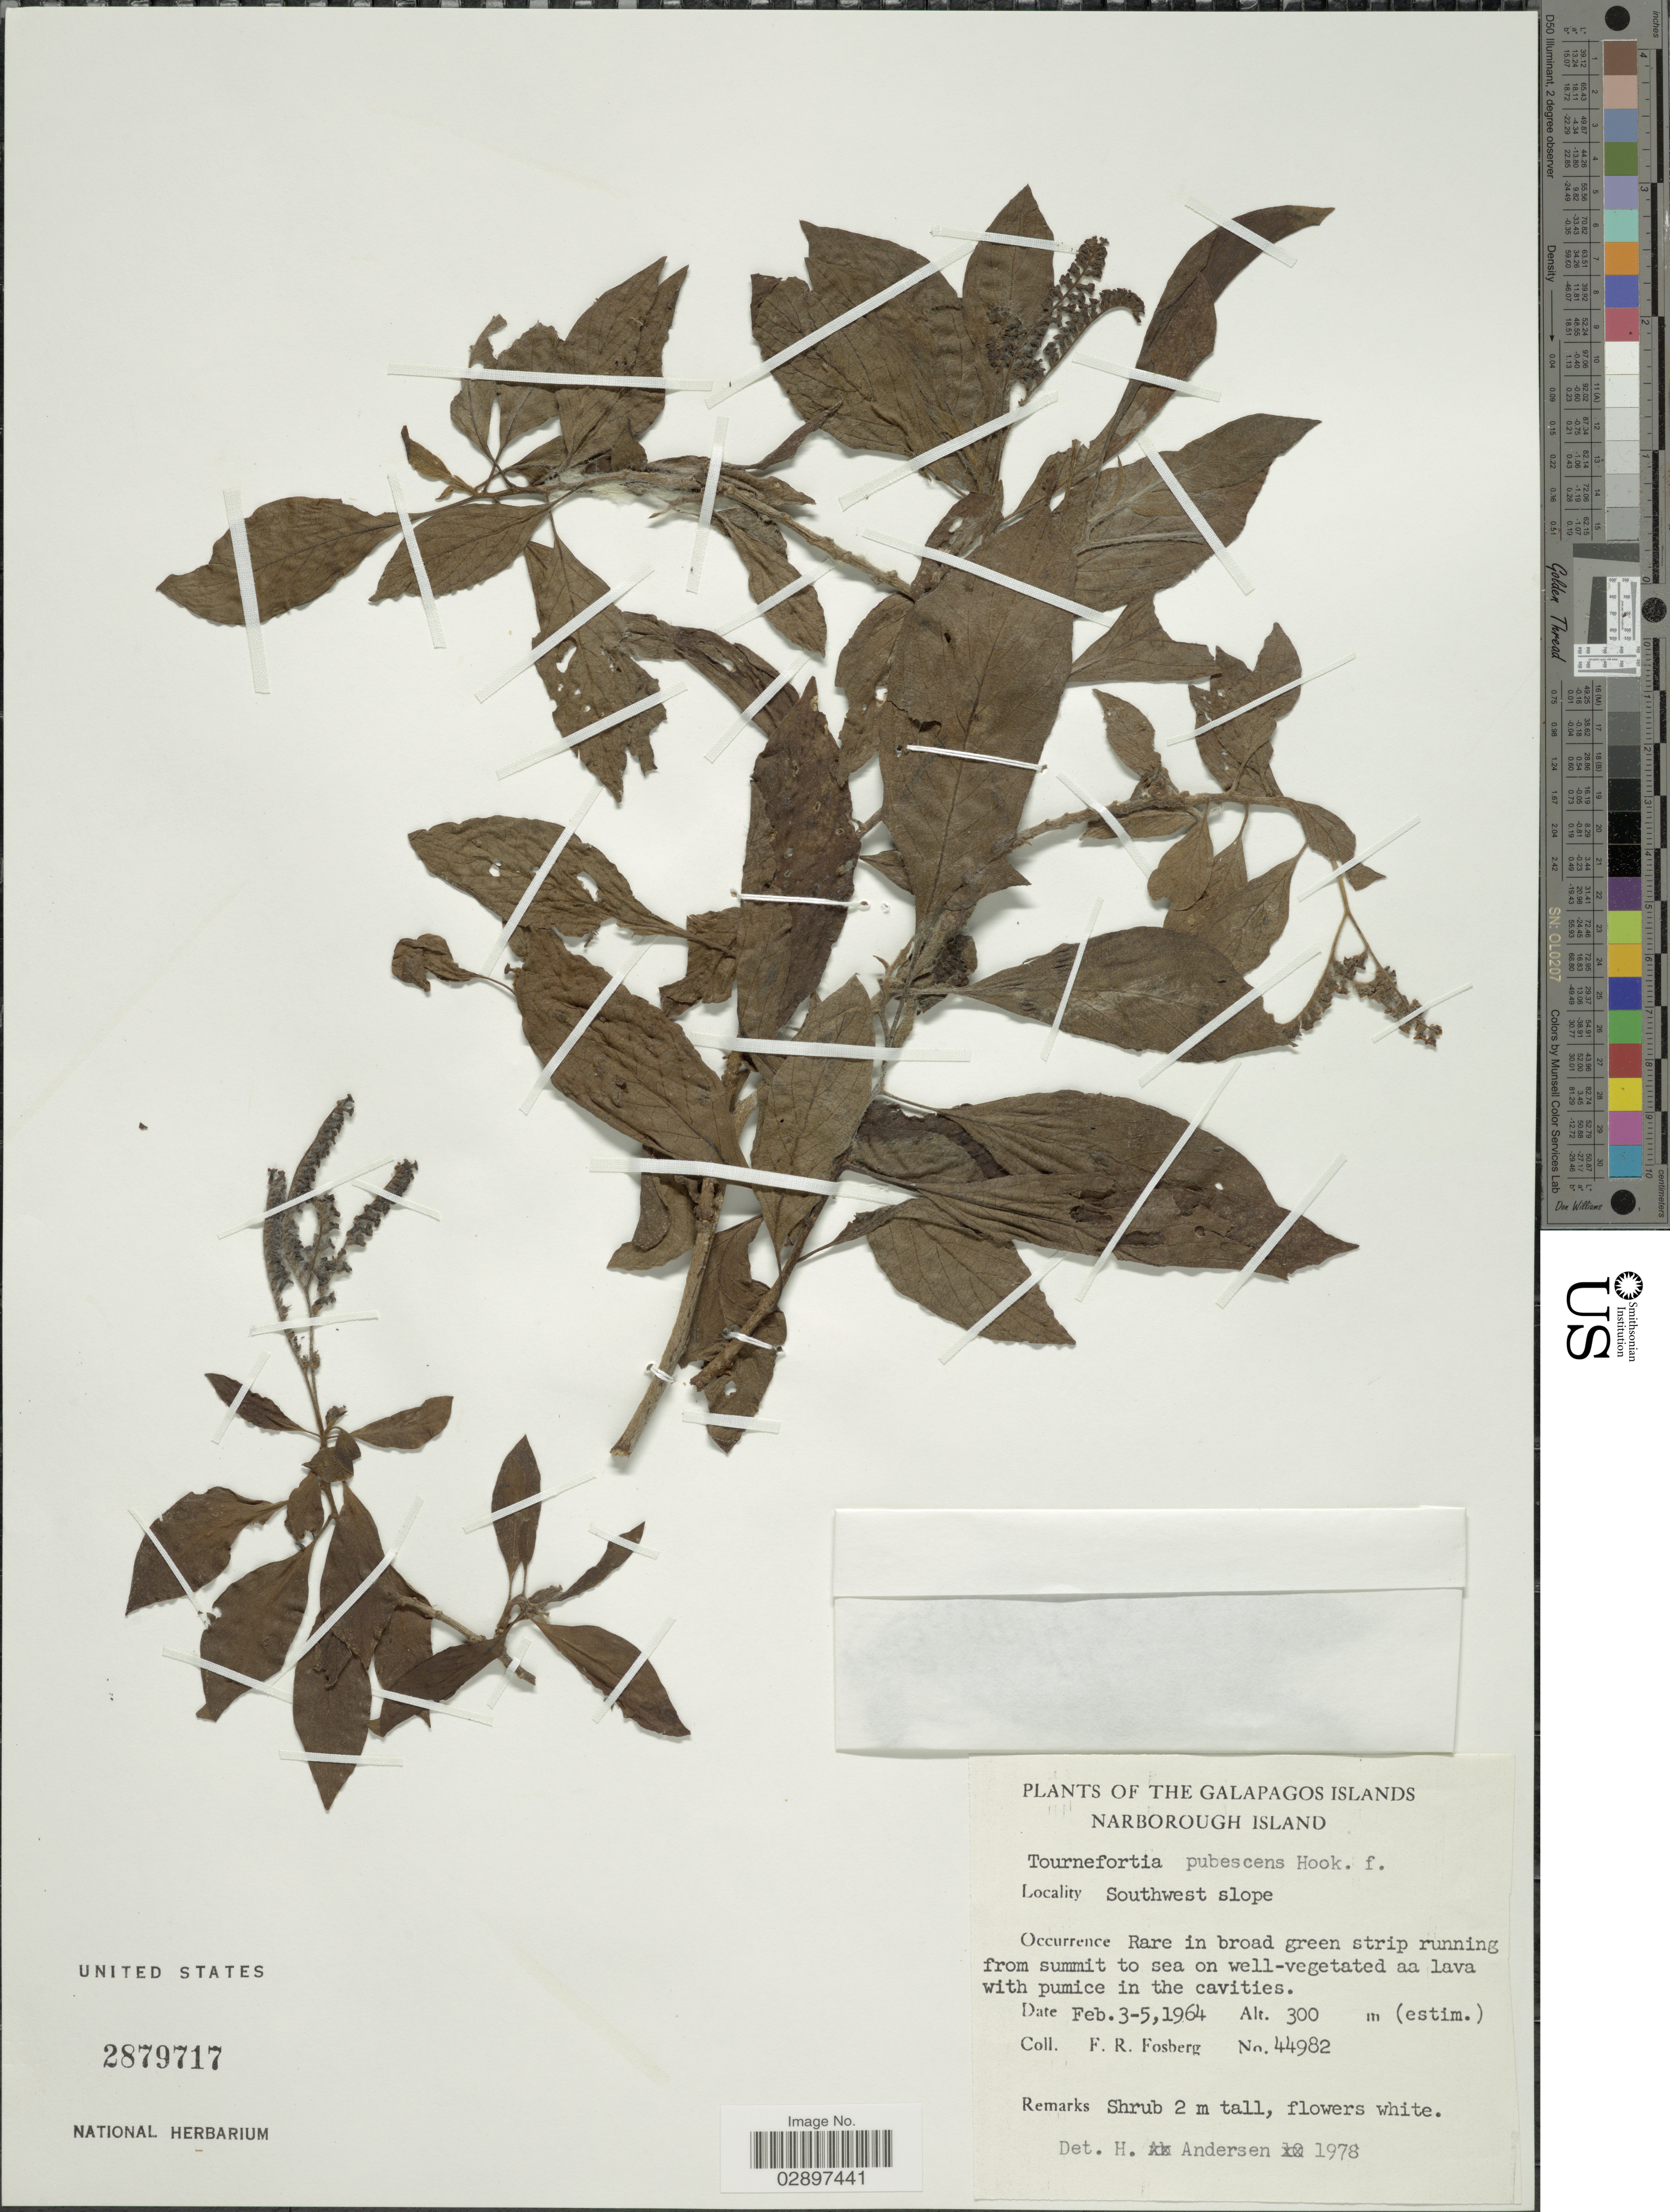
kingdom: Plantae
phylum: Tracheophyta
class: Magnoliopsida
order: Boraginales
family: Heliotropiaceae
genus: Tournefortia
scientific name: Tournefortia pubescens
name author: Hook. f.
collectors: F. R. Fosberg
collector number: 44982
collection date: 1964-02-03/1964-02-05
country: Ecuador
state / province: Colón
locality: The Galapagos Islands. Narborough Island. Southwest slope.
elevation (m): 300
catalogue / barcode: US 2879717